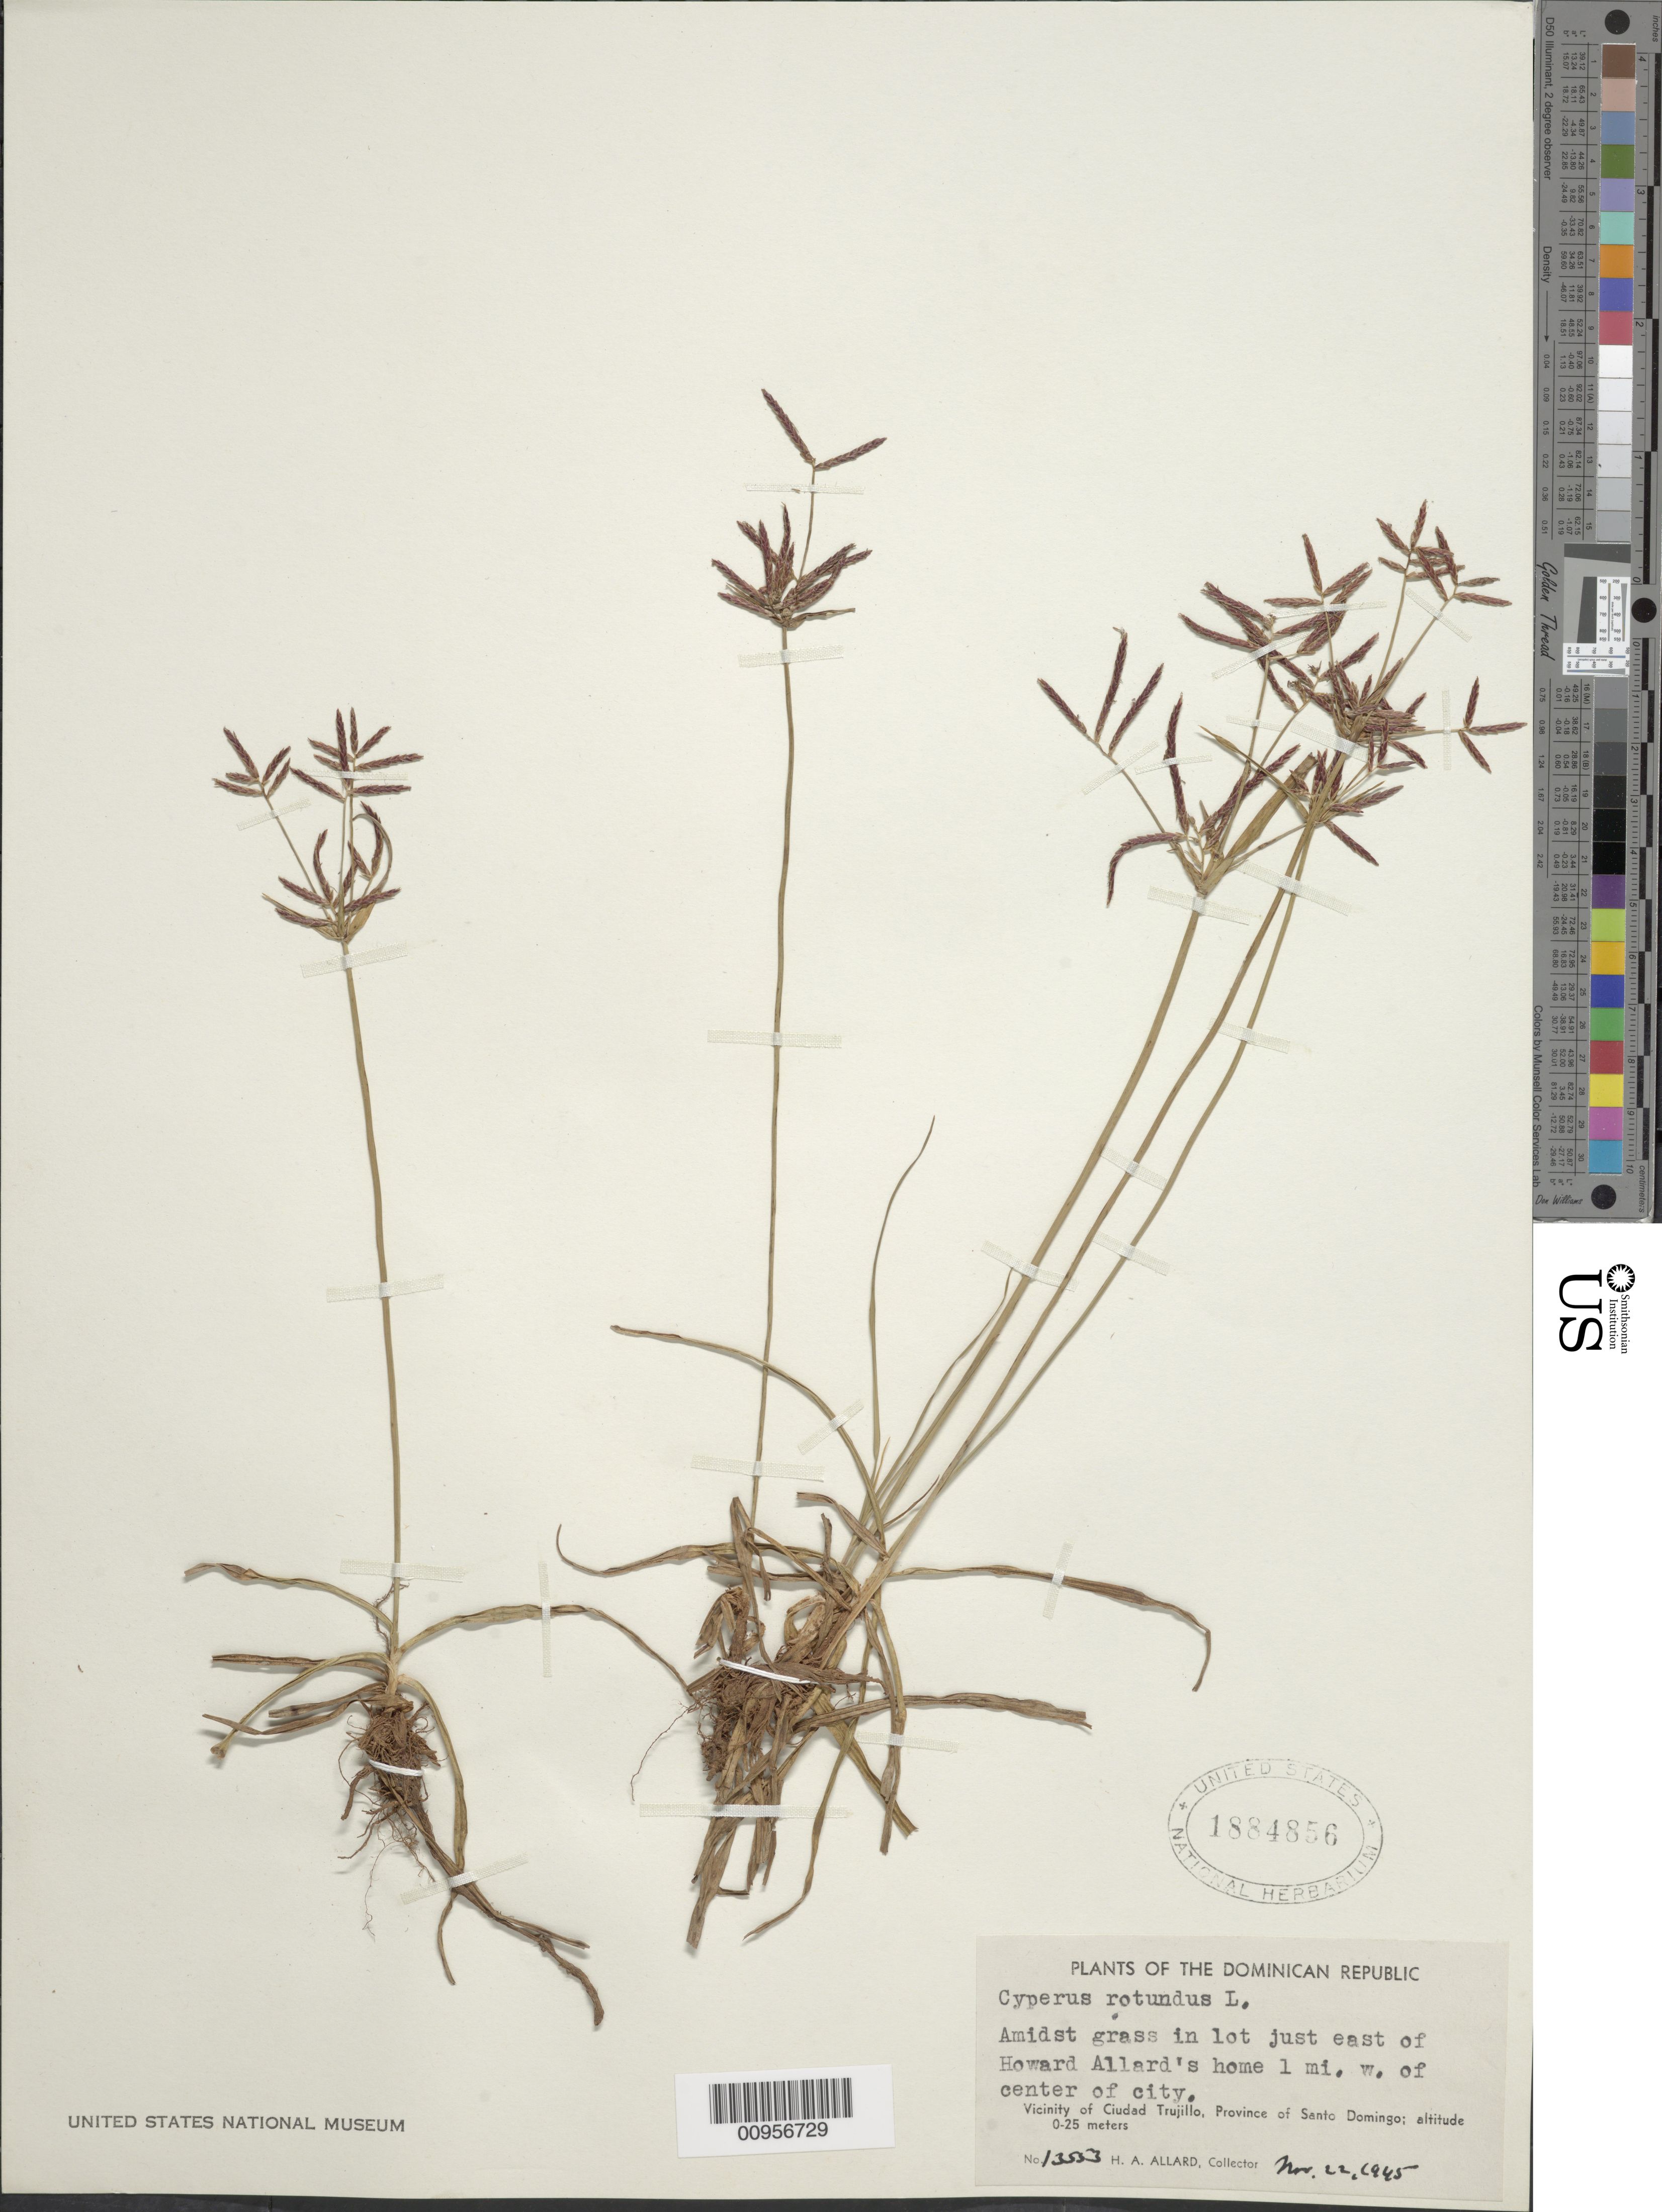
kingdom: Plantae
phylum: Tracheophyta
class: Liliopsida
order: Poales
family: Cyperaceae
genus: Cyperus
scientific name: Cyperus rotundus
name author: L.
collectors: H. A. Allard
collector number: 13553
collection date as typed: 22 Nov 1945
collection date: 1945-11-22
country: Dominican Republic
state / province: Santo Domingo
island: Hispaniola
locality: Vicinity of Ciudad Trujillo, in lot just east of Howard Allard's home, 1 mi W of center of city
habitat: Amidst grass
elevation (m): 0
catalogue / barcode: US 1884856